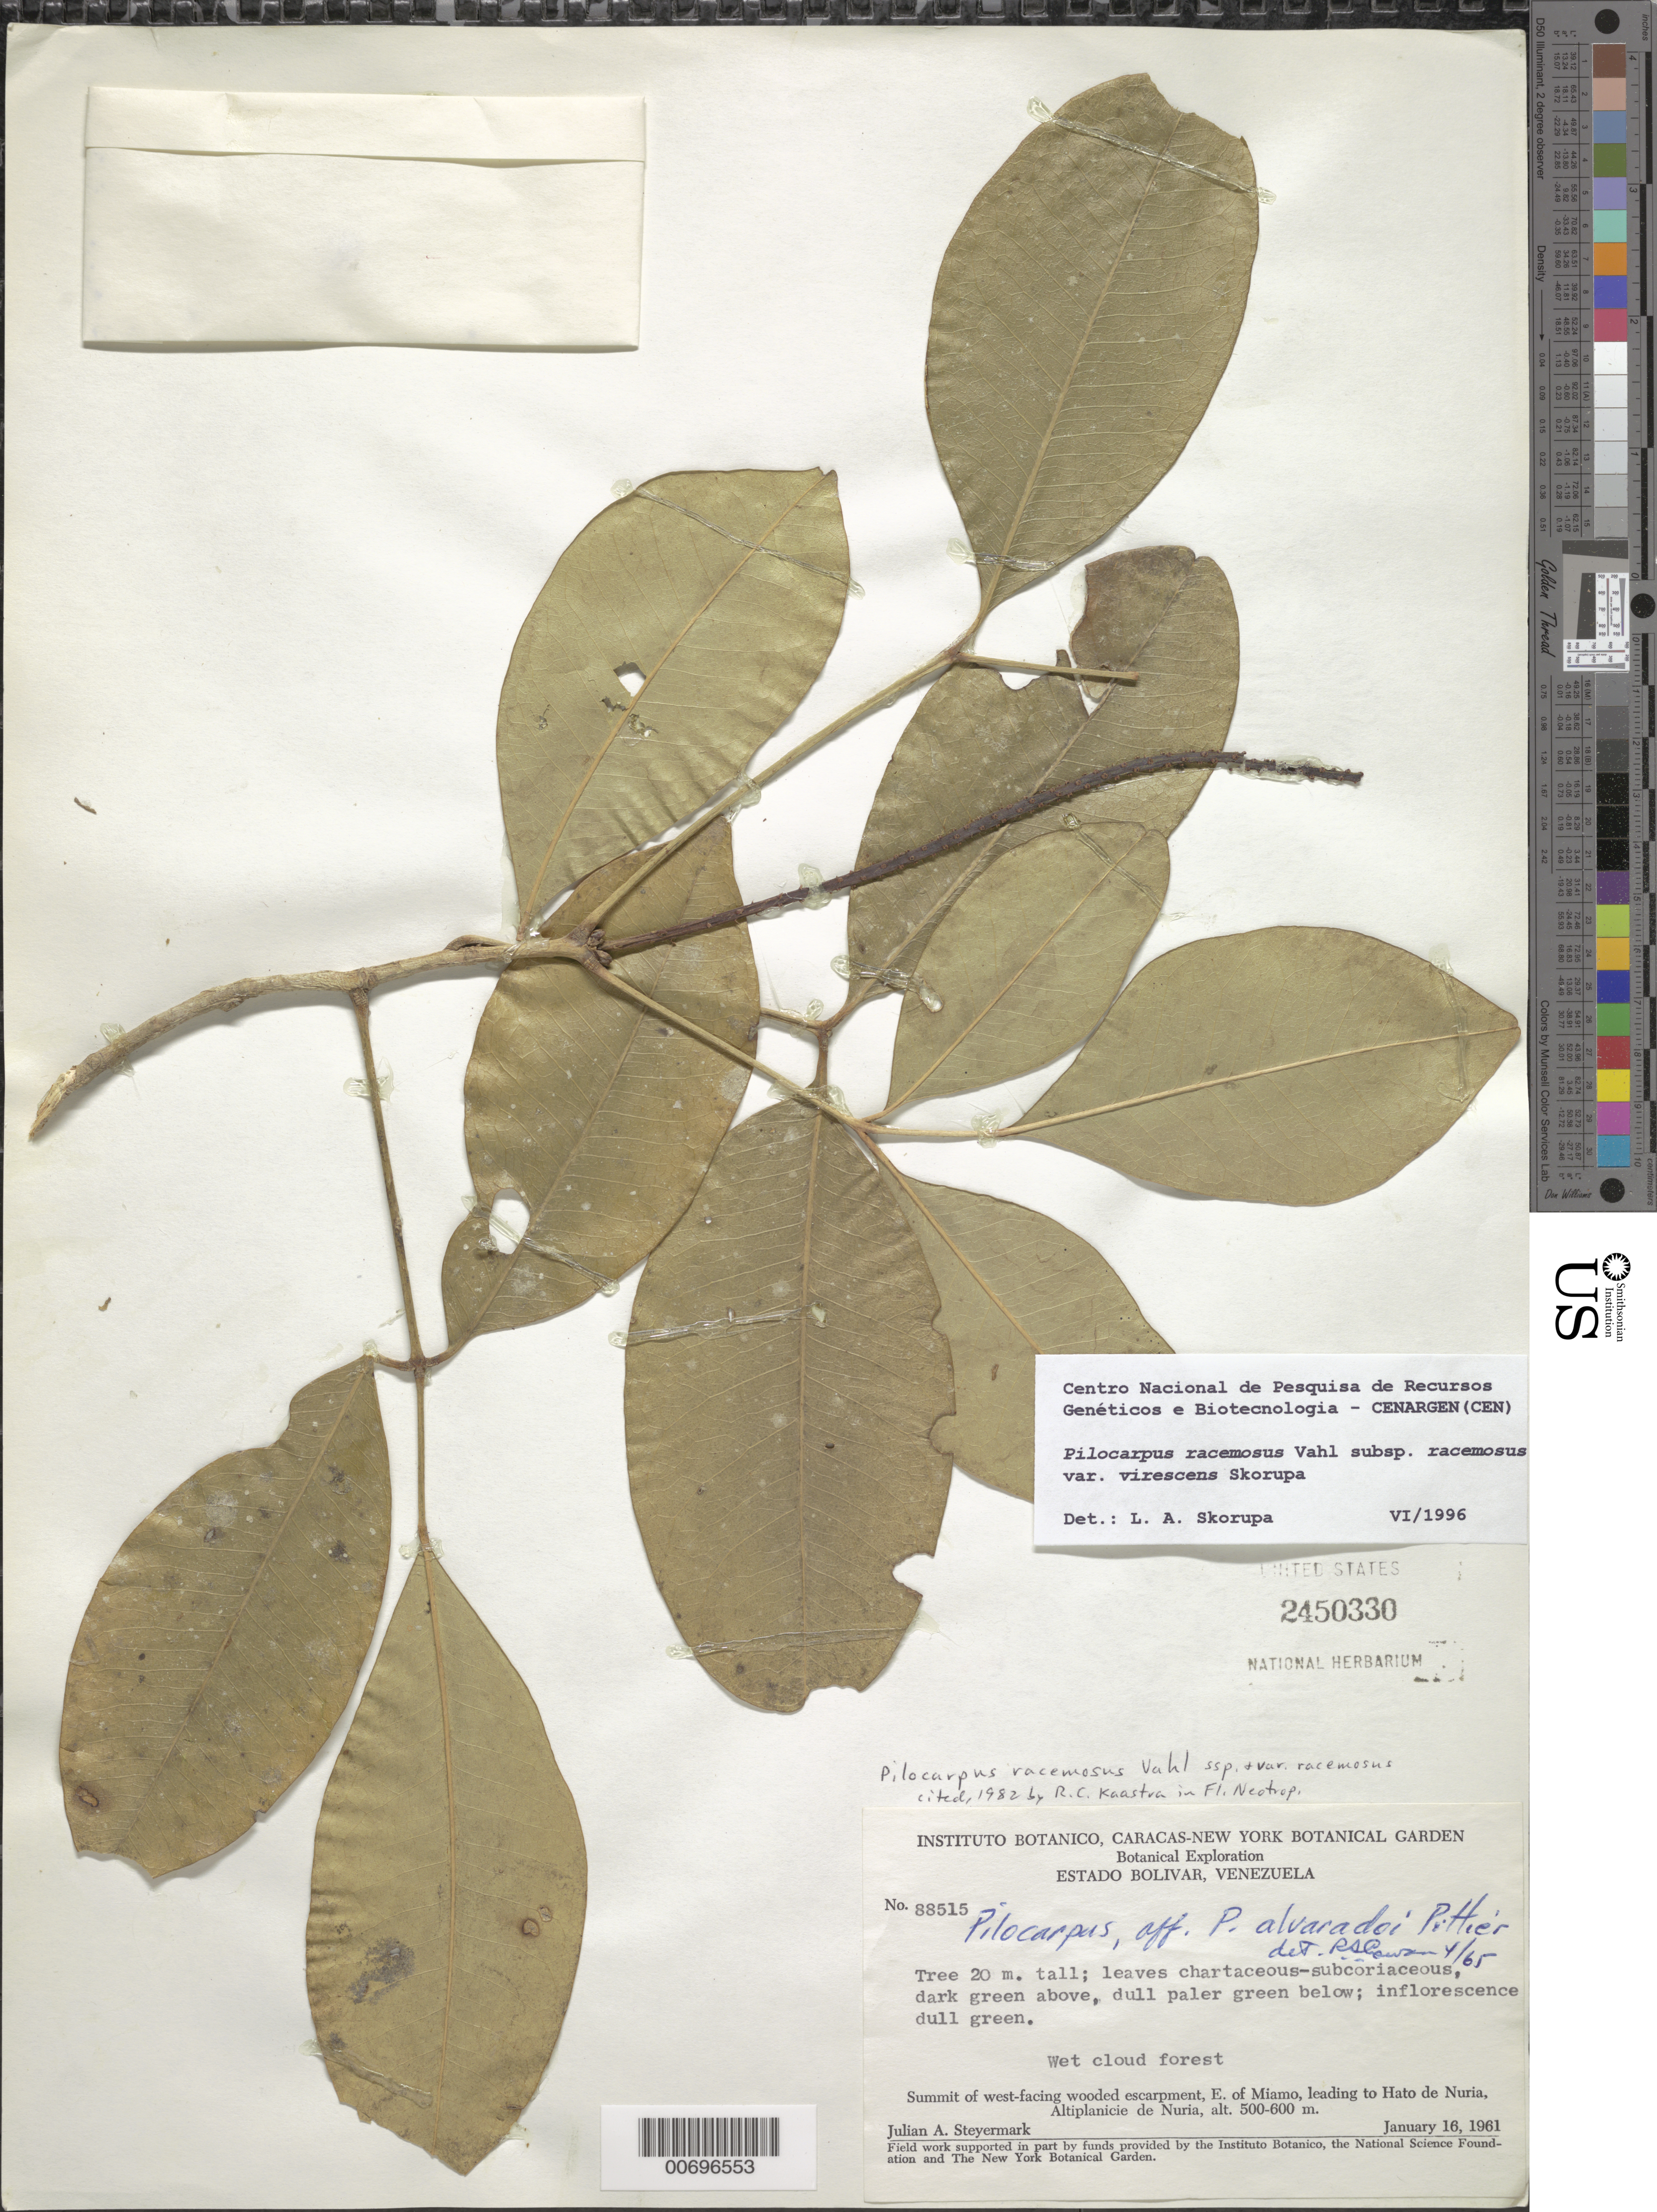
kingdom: Plantae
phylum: Tracheophyta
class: Magnoliopsida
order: Sapindales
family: Rutaceae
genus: Pilocarpus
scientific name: Pilocarpus racemosus subsp. racemosus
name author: Vahl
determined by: Kaastra, R. C., (UTRECHT)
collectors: J. Steyermark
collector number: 88515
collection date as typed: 16-Jan-61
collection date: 1961-01-16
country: Venezuela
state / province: Bolívar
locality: Miamo, E of, leading to Hato de Nuria, Altiplanicie de Nuria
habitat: Wet cloud forest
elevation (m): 500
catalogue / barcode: US 2450330